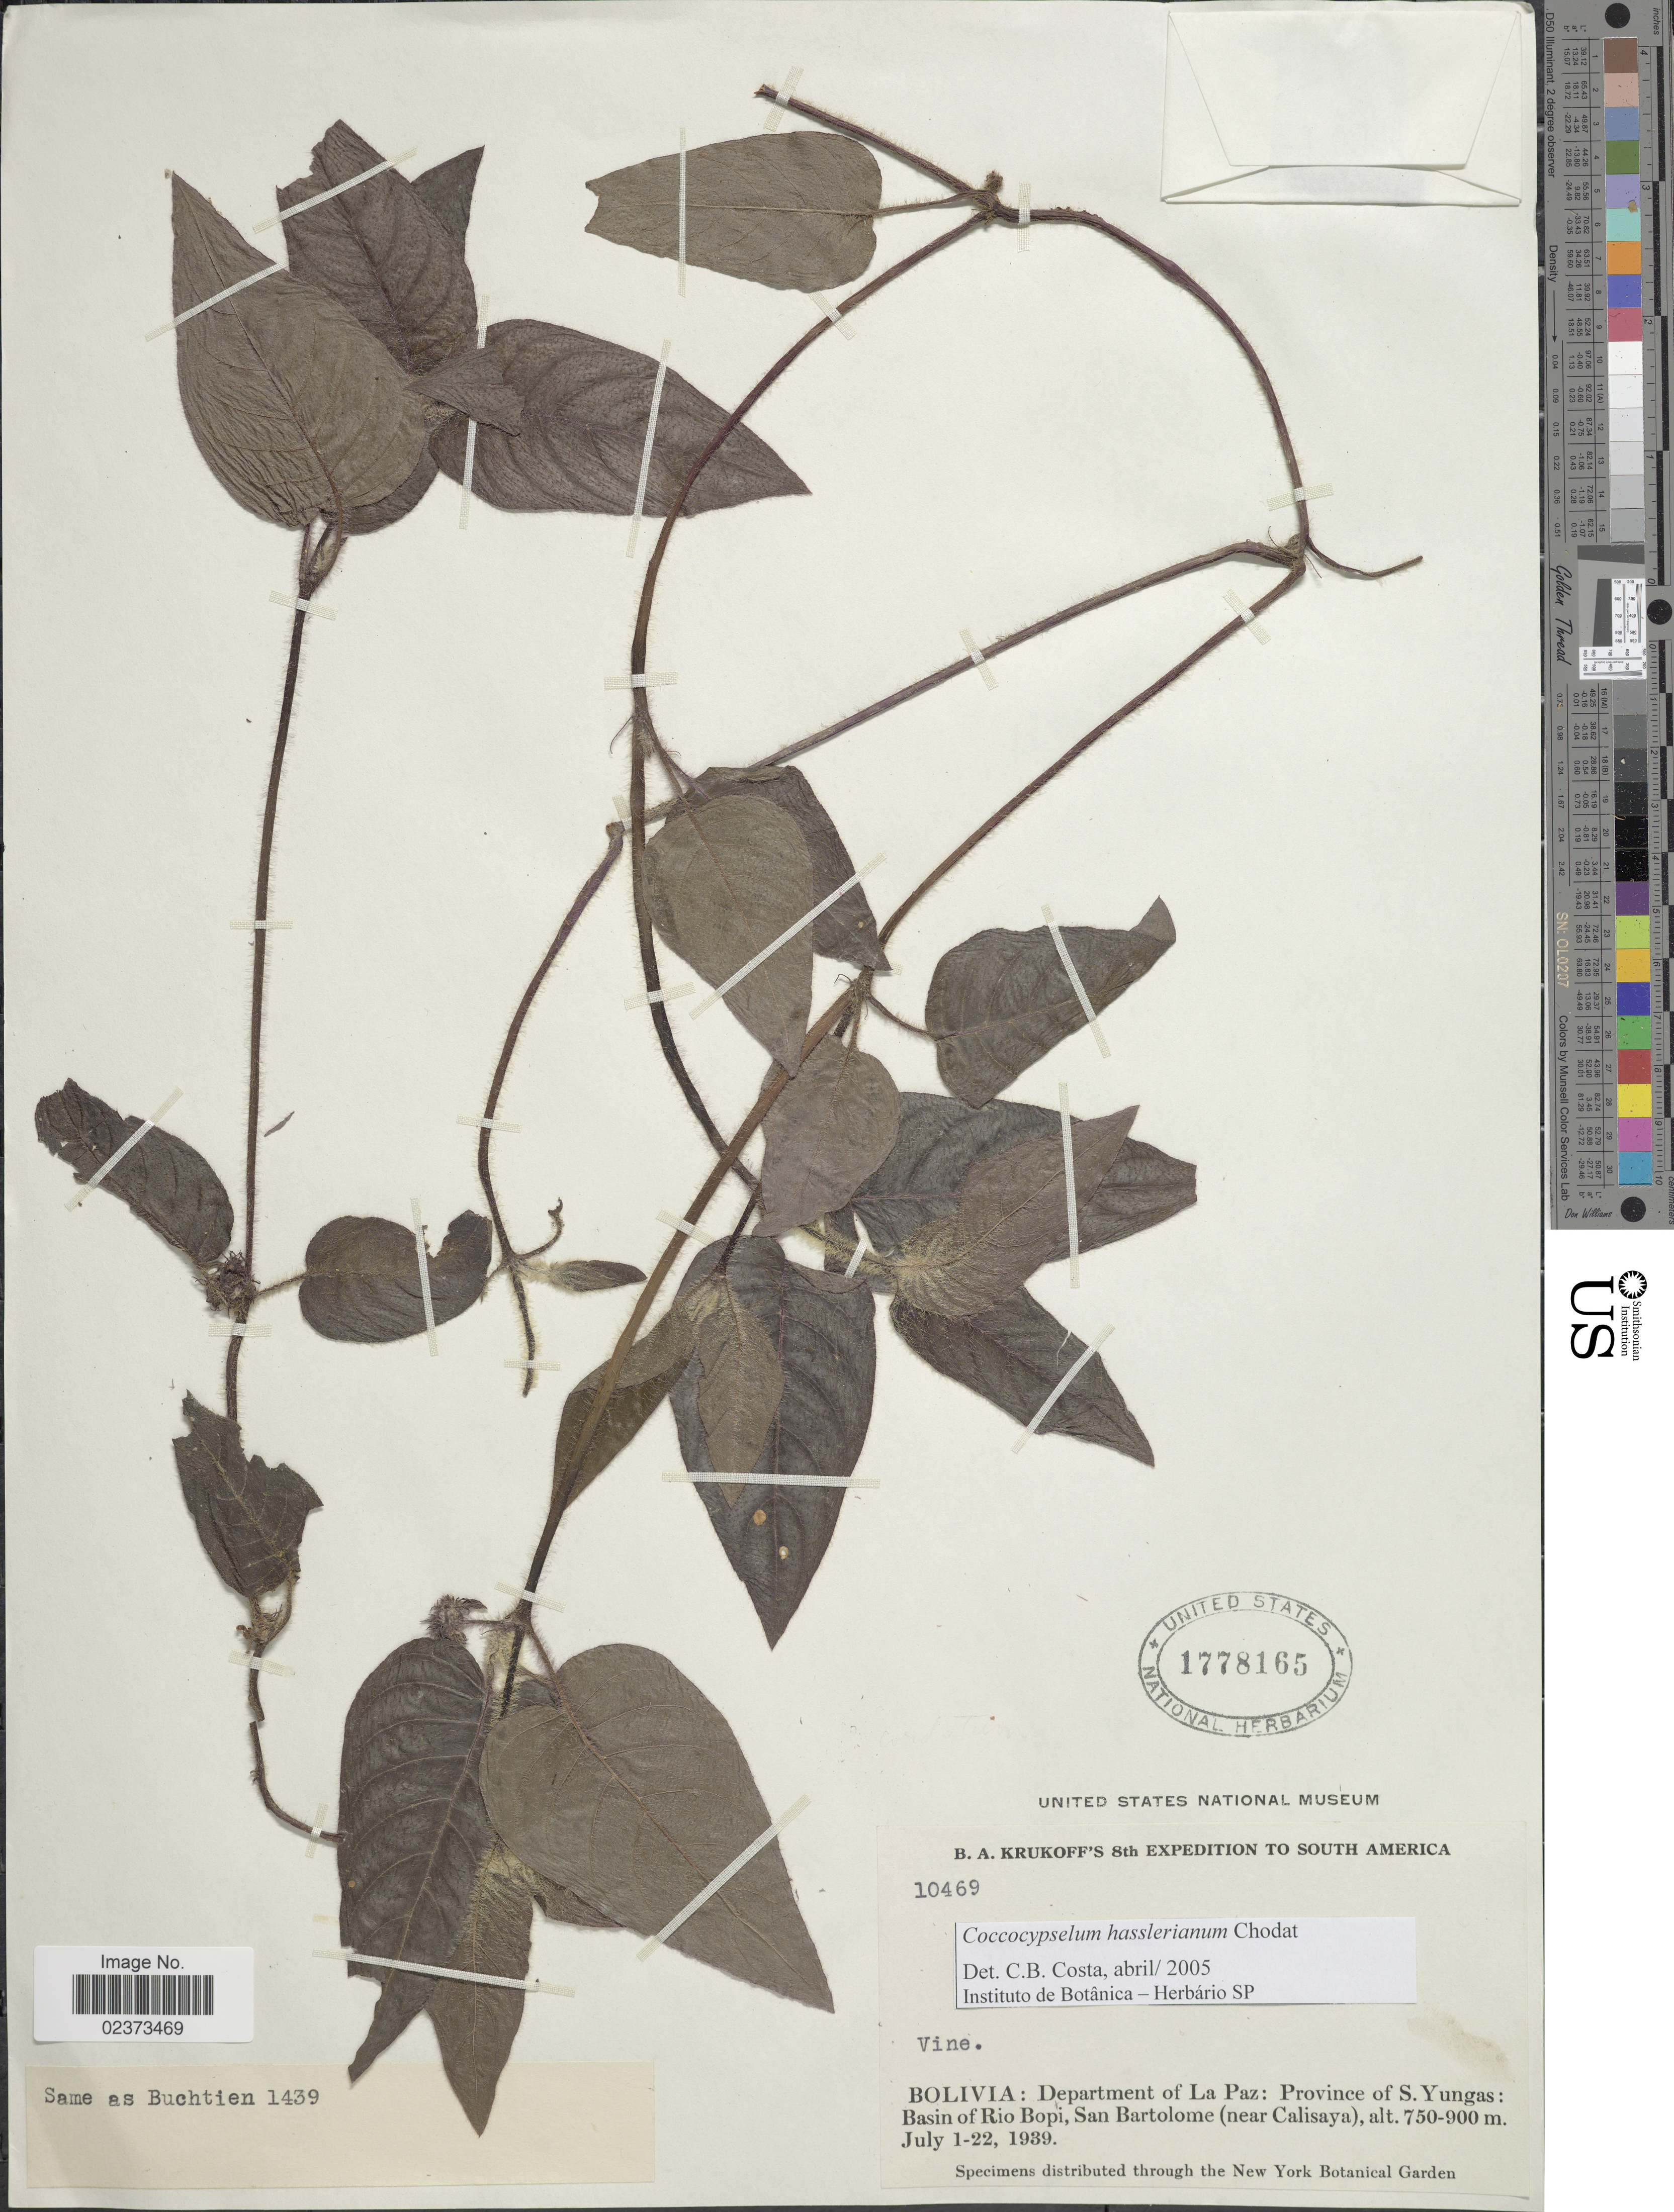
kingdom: Plantae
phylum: Tracheophyta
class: Magnoliopsida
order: Gentianales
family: Rubiaceae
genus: Coccocypselum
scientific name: Coccocypselum hasslerianum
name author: Chodat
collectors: B. A. Krukoff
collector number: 10469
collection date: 1939-07-01/1939-07-22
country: Bolivia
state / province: La Paz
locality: Province of S. Yungas: Basin of Rio Bopi, San Bartolome (near Calisaya)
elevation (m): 750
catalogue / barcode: US 1778165